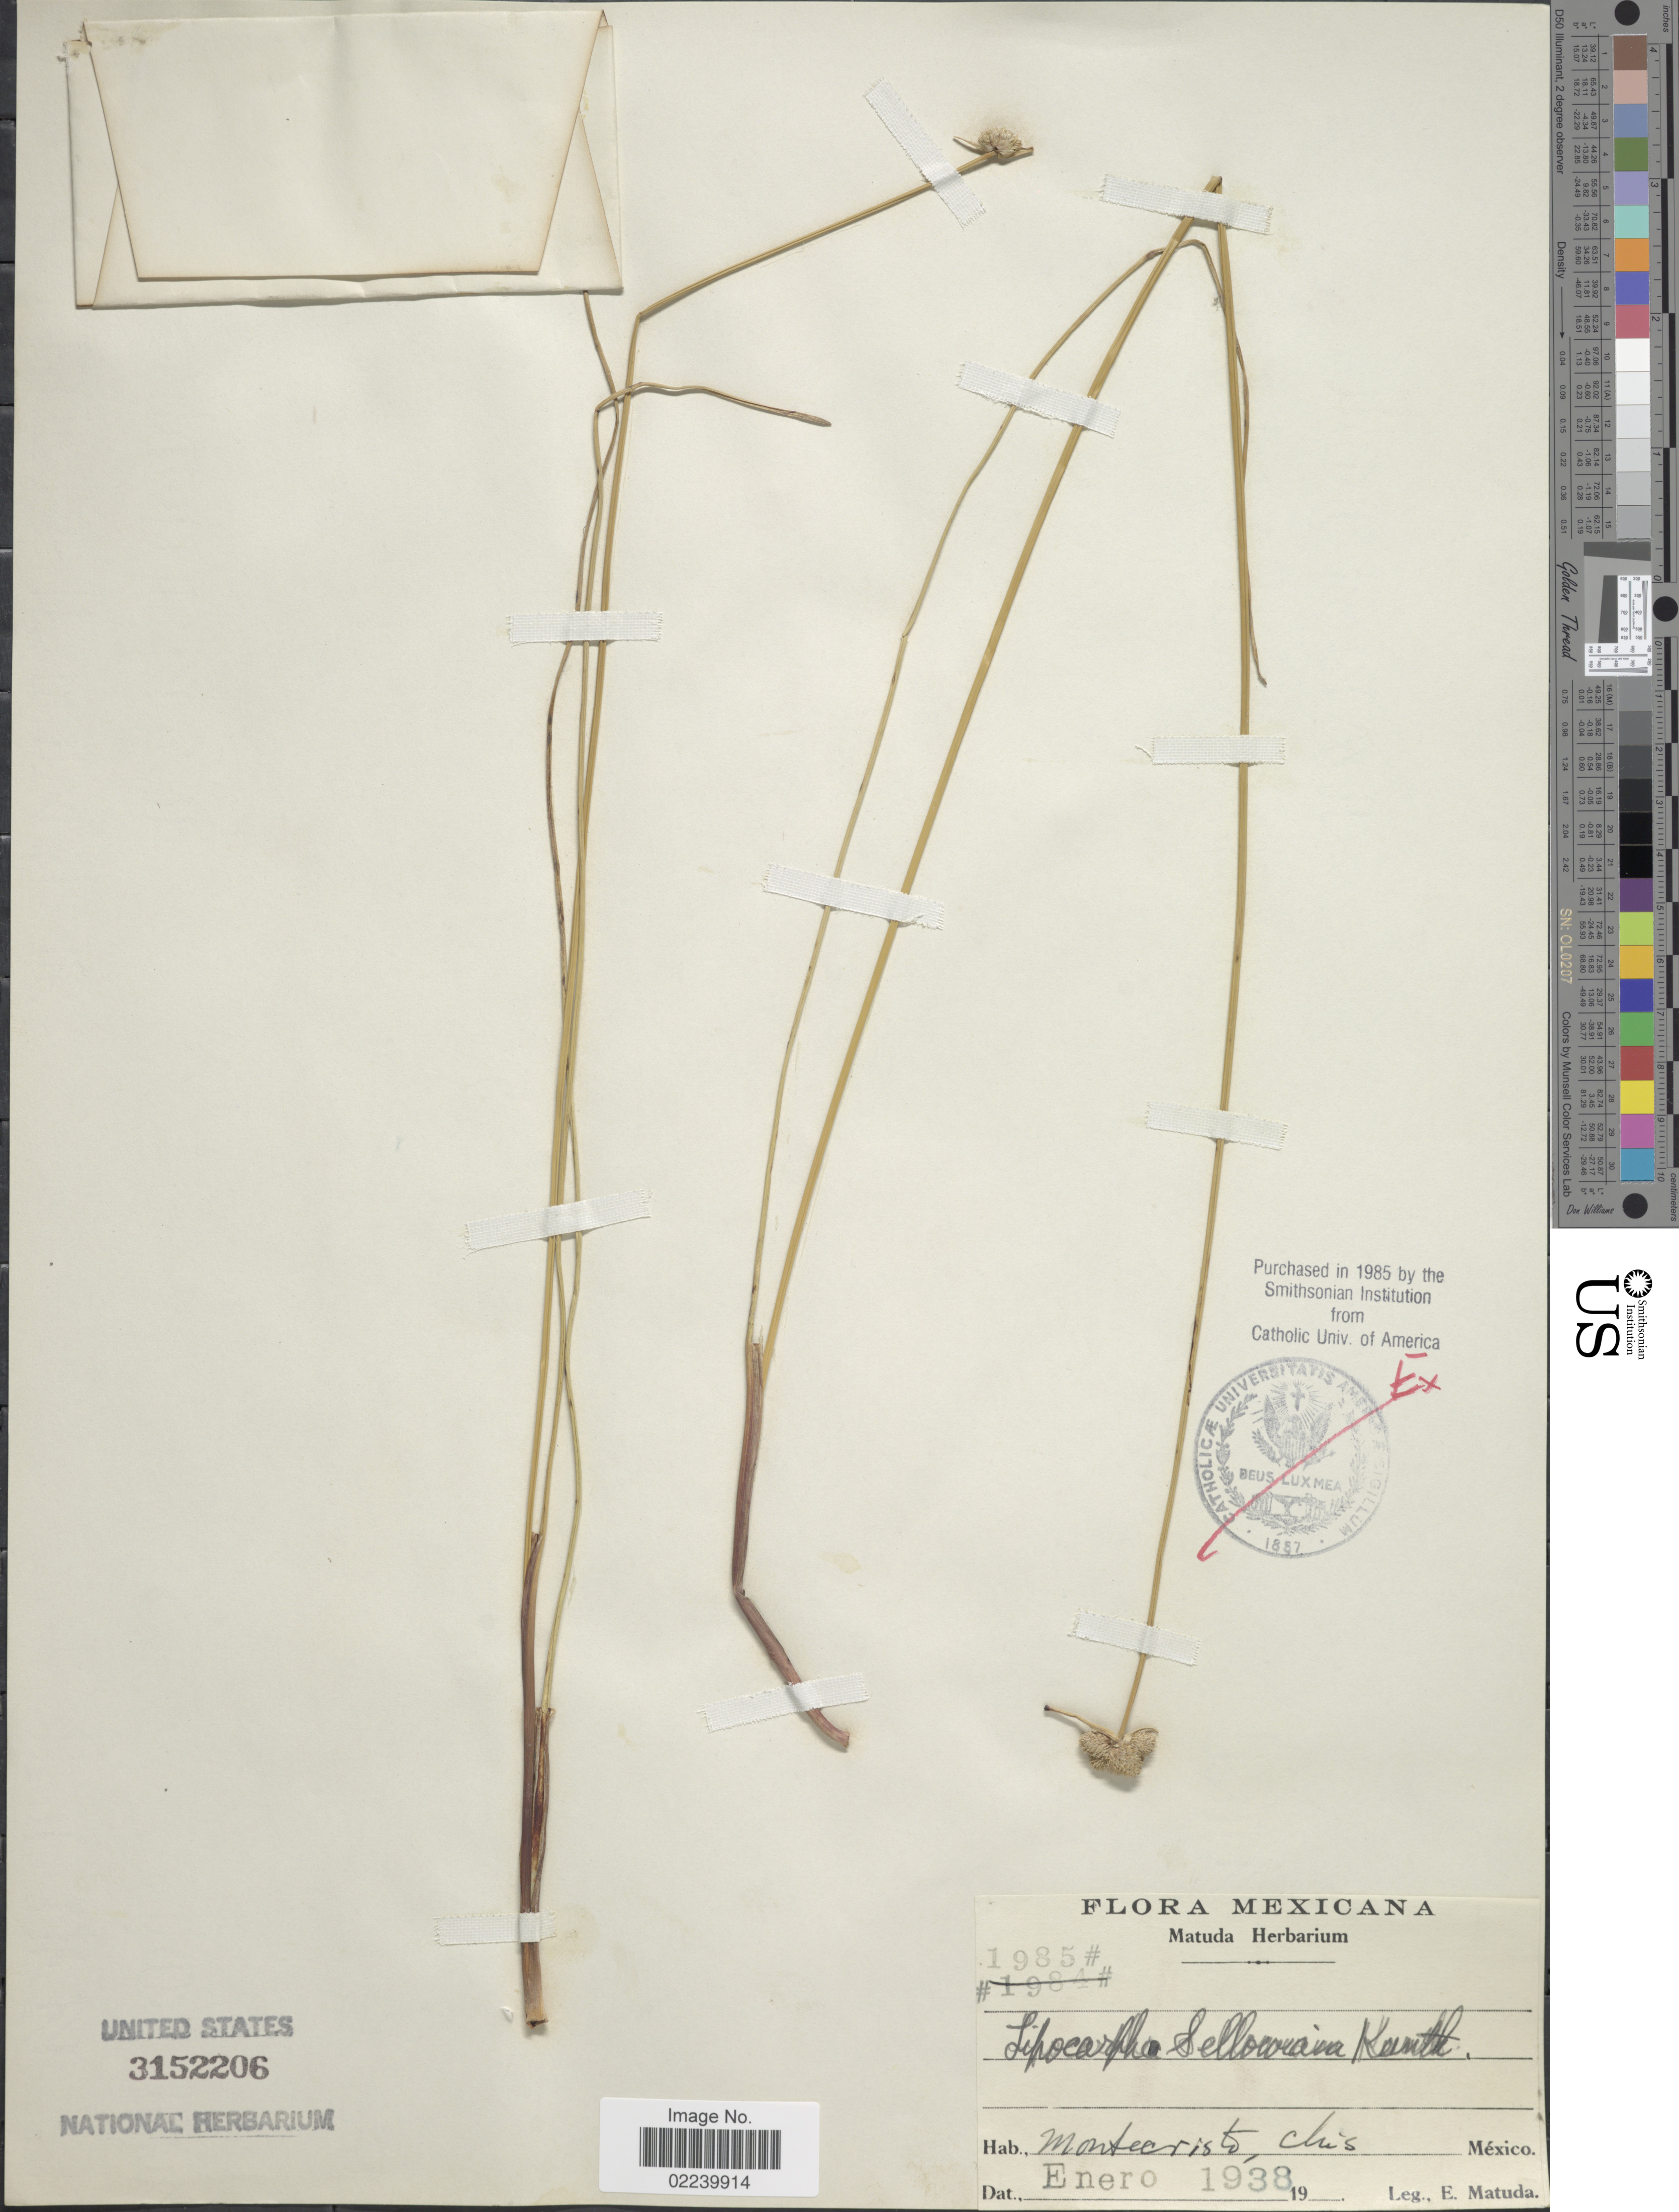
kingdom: Plantae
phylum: Tracheophyta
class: Liliopsida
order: Poales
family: Cyperaceae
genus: Cyperus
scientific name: Cyperus sellowianus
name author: (Kunth) T. Koyama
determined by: Strong, M. T., (US), Smithsonian Institution - National Museum of Natural History (UNITED STATES)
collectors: E. Matuda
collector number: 1985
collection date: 1938-01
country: Mexico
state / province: Chiapas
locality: Montecristo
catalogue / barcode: US 3152206